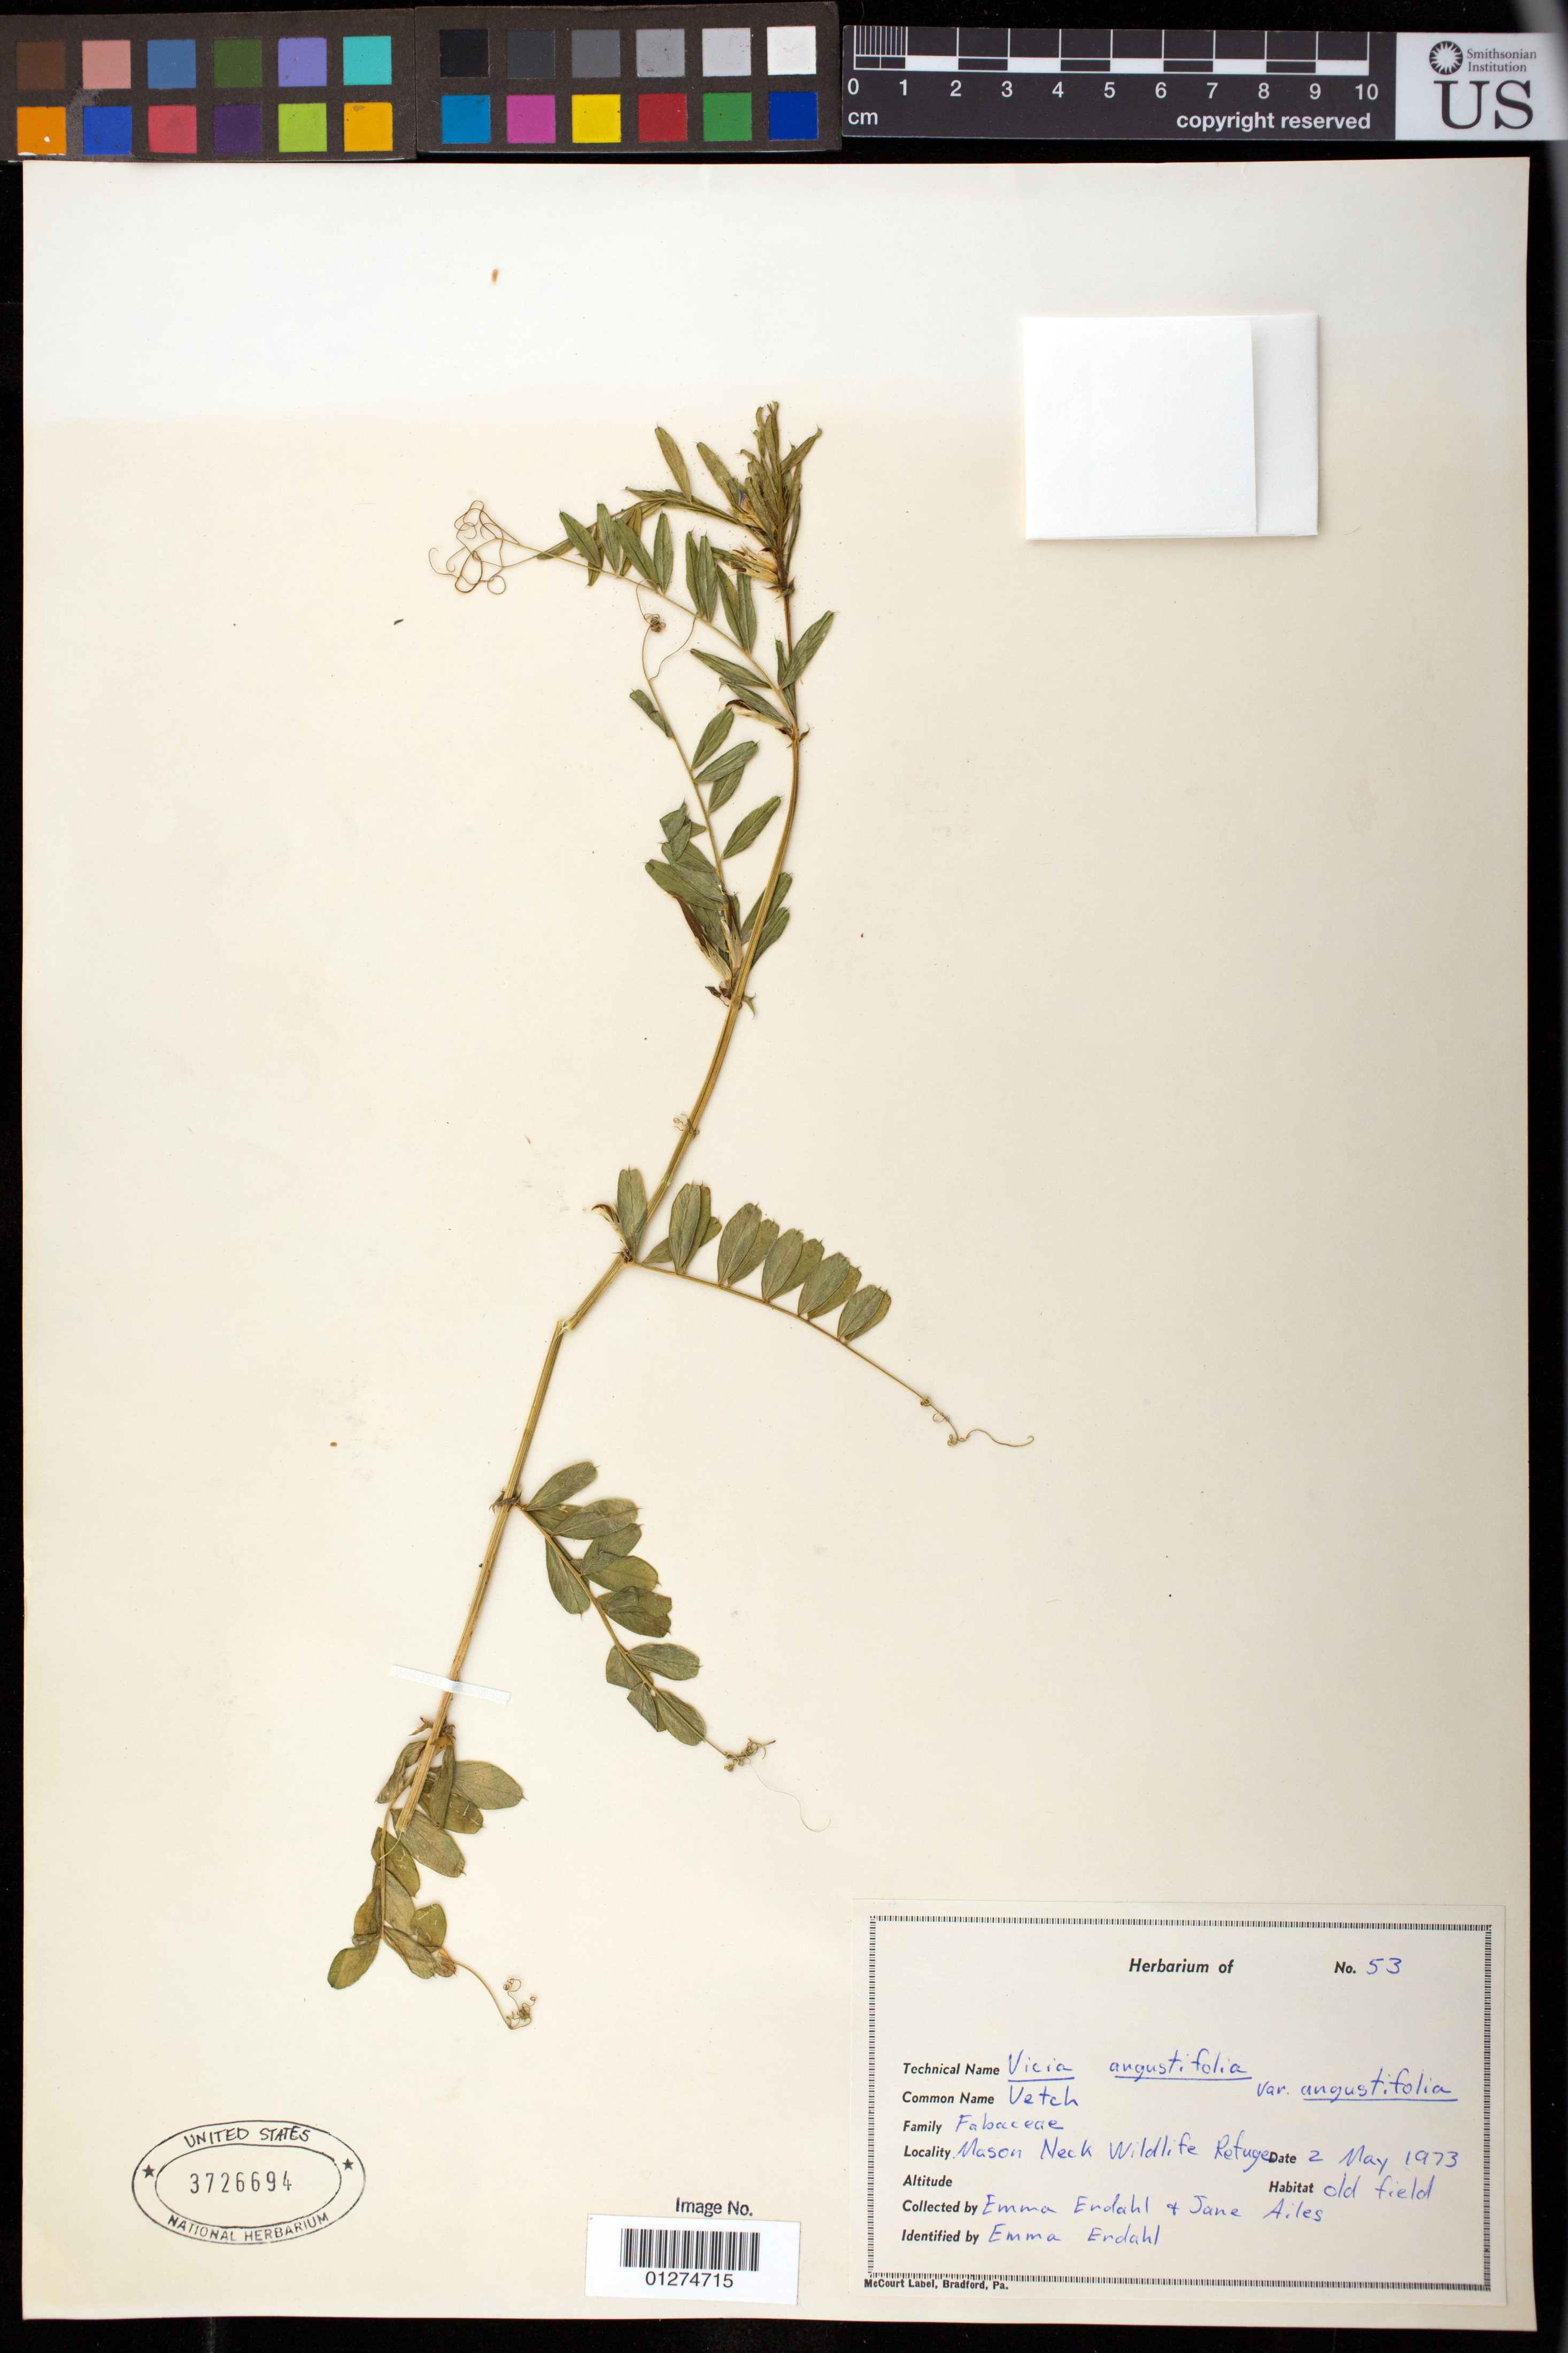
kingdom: Plantae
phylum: Tracheophyta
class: Magnoliopsida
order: Fabales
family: Fabaceae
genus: Vicia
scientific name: Vicia angustifolia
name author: L.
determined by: Erdahl, Emma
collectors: E. Erdahl & J. Ailes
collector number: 53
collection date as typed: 2 May 1973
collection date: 1973-05-02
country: United States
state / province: Virginia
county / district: Fairfax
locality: Elizabeth Hartwell Mason Neck National Wildlife Refuge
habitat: old field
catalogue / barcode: US 3726694